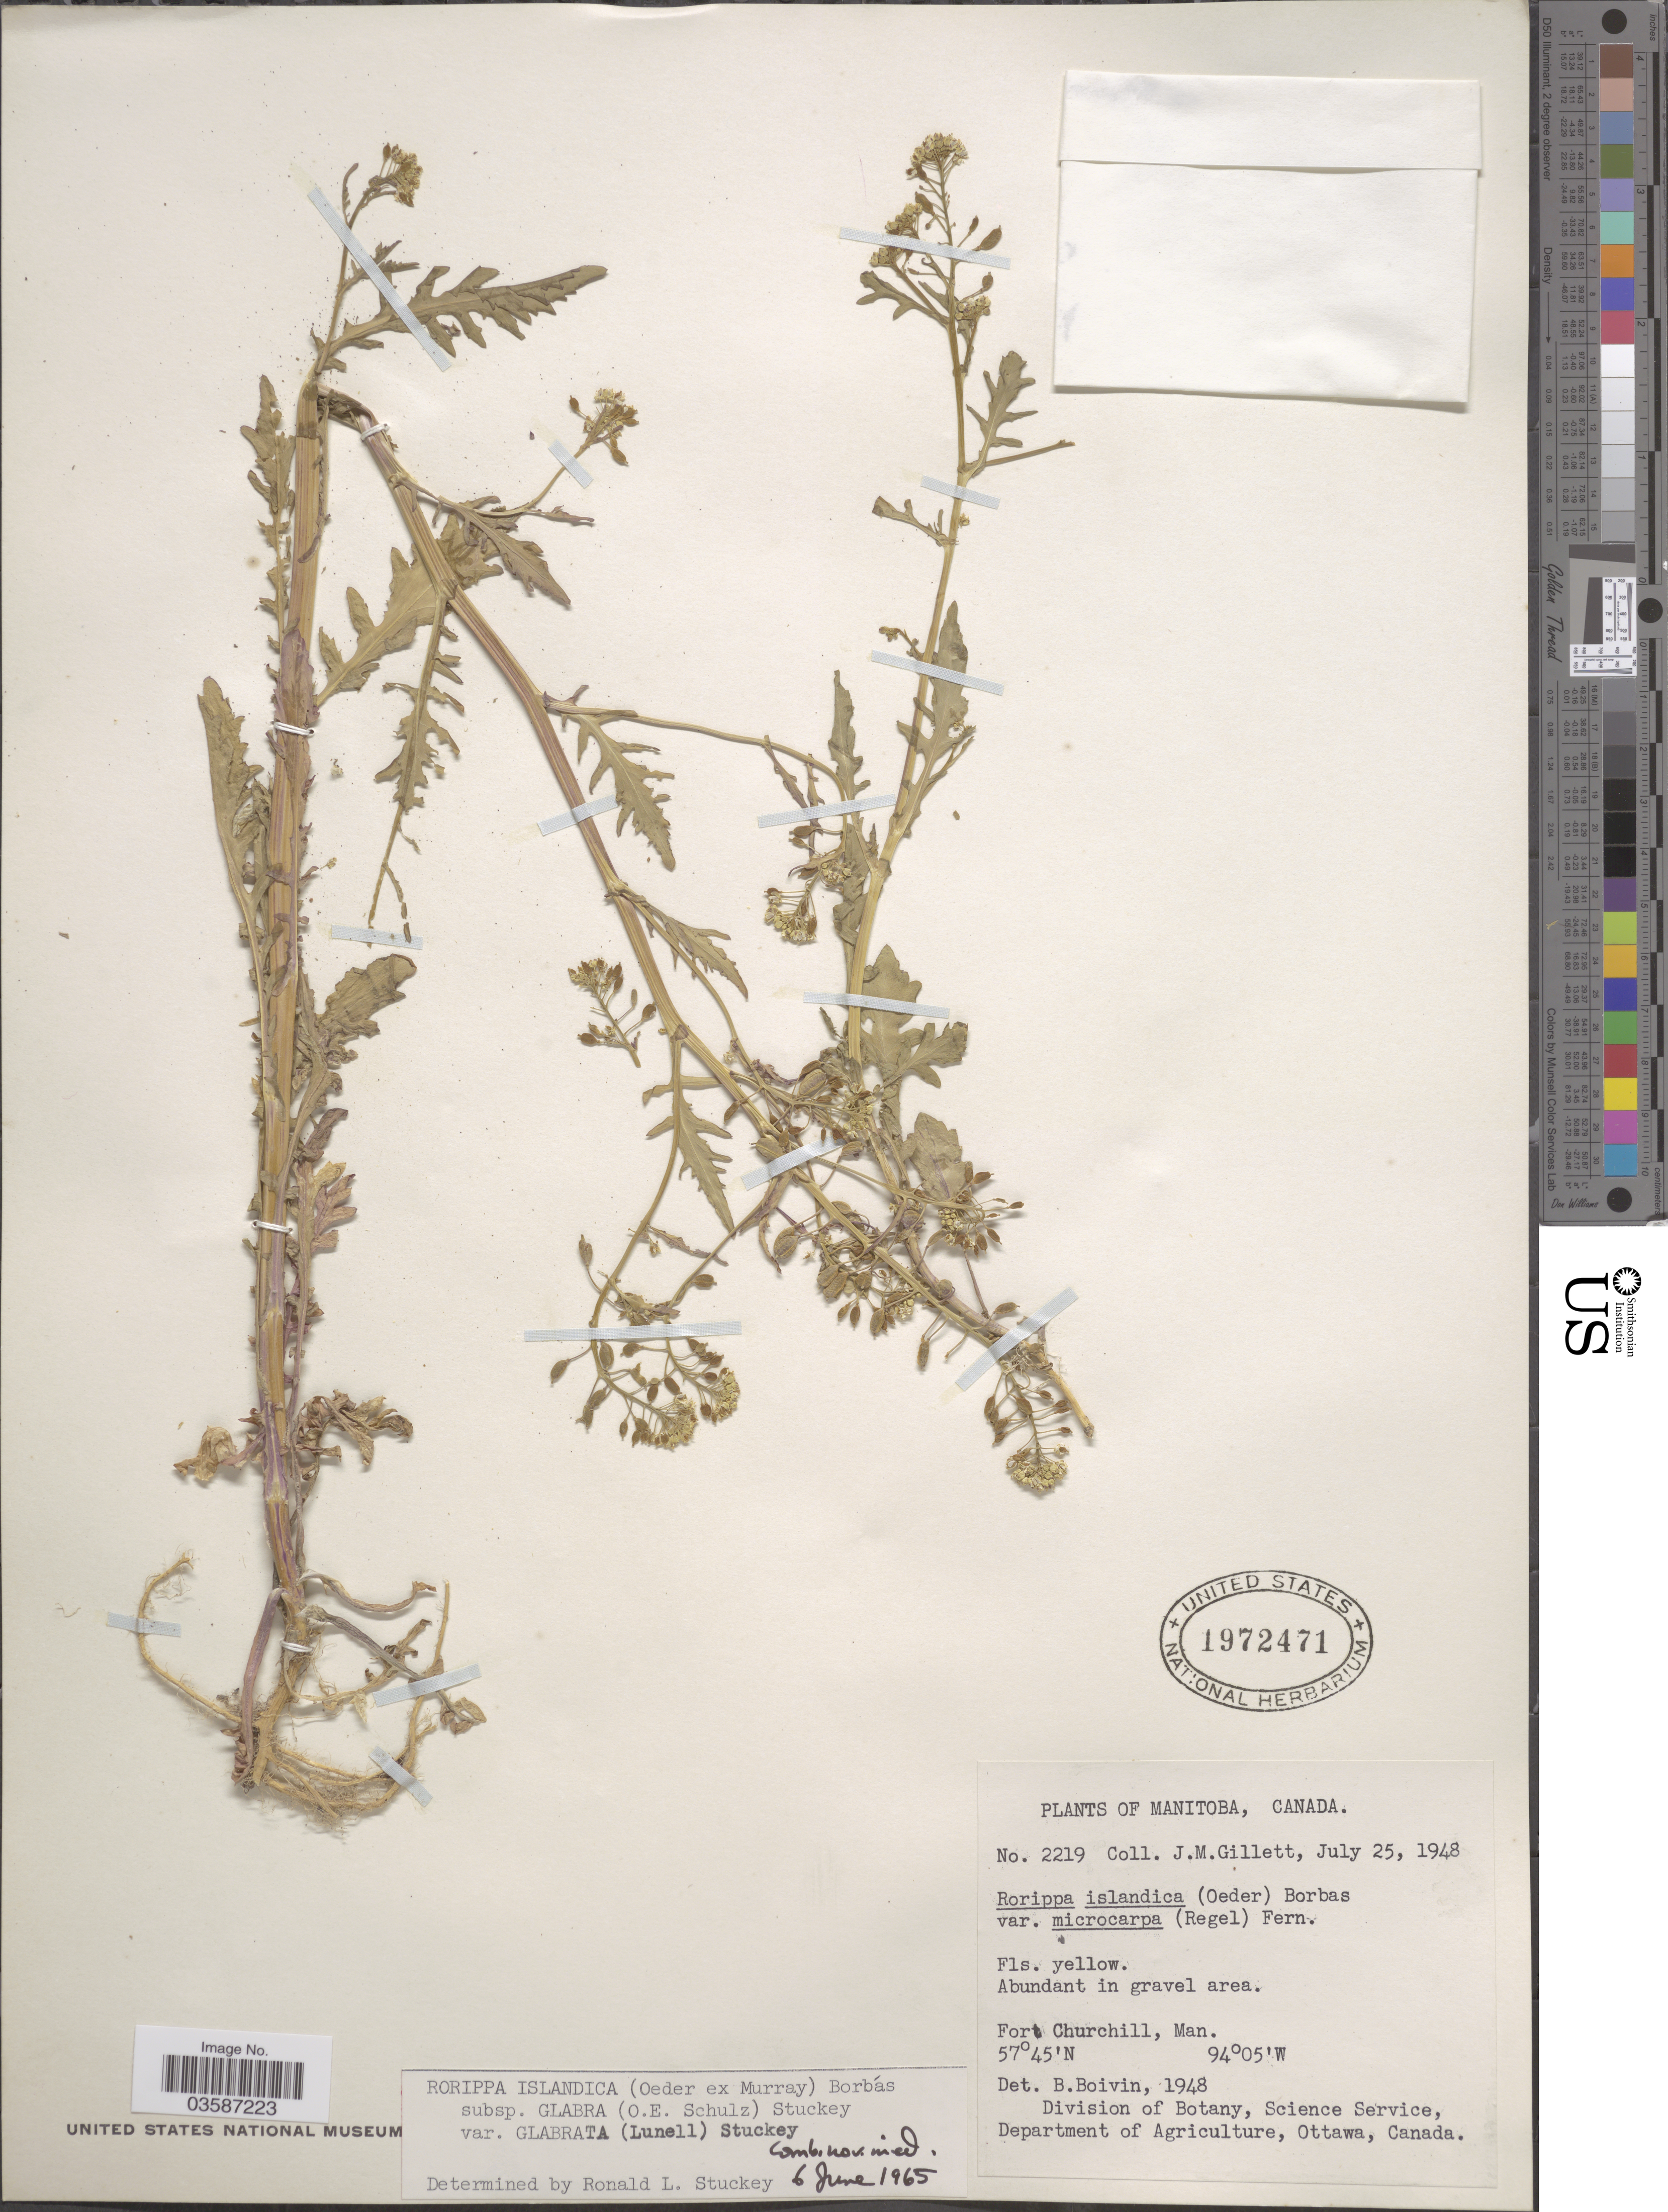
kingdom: Plantae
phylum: Tracheophyta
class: Magnoliopsida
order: Brassicales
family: Brassicaceae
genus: Rorippa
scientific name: Rorippa islandica var. glabrata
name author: (Lunell) Butters & Abbe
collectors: J. M. Gillett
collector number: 2219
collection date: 1948-07-25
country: Canada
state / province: Manitoba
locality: Fort Churchill.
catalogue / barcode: US 1972471